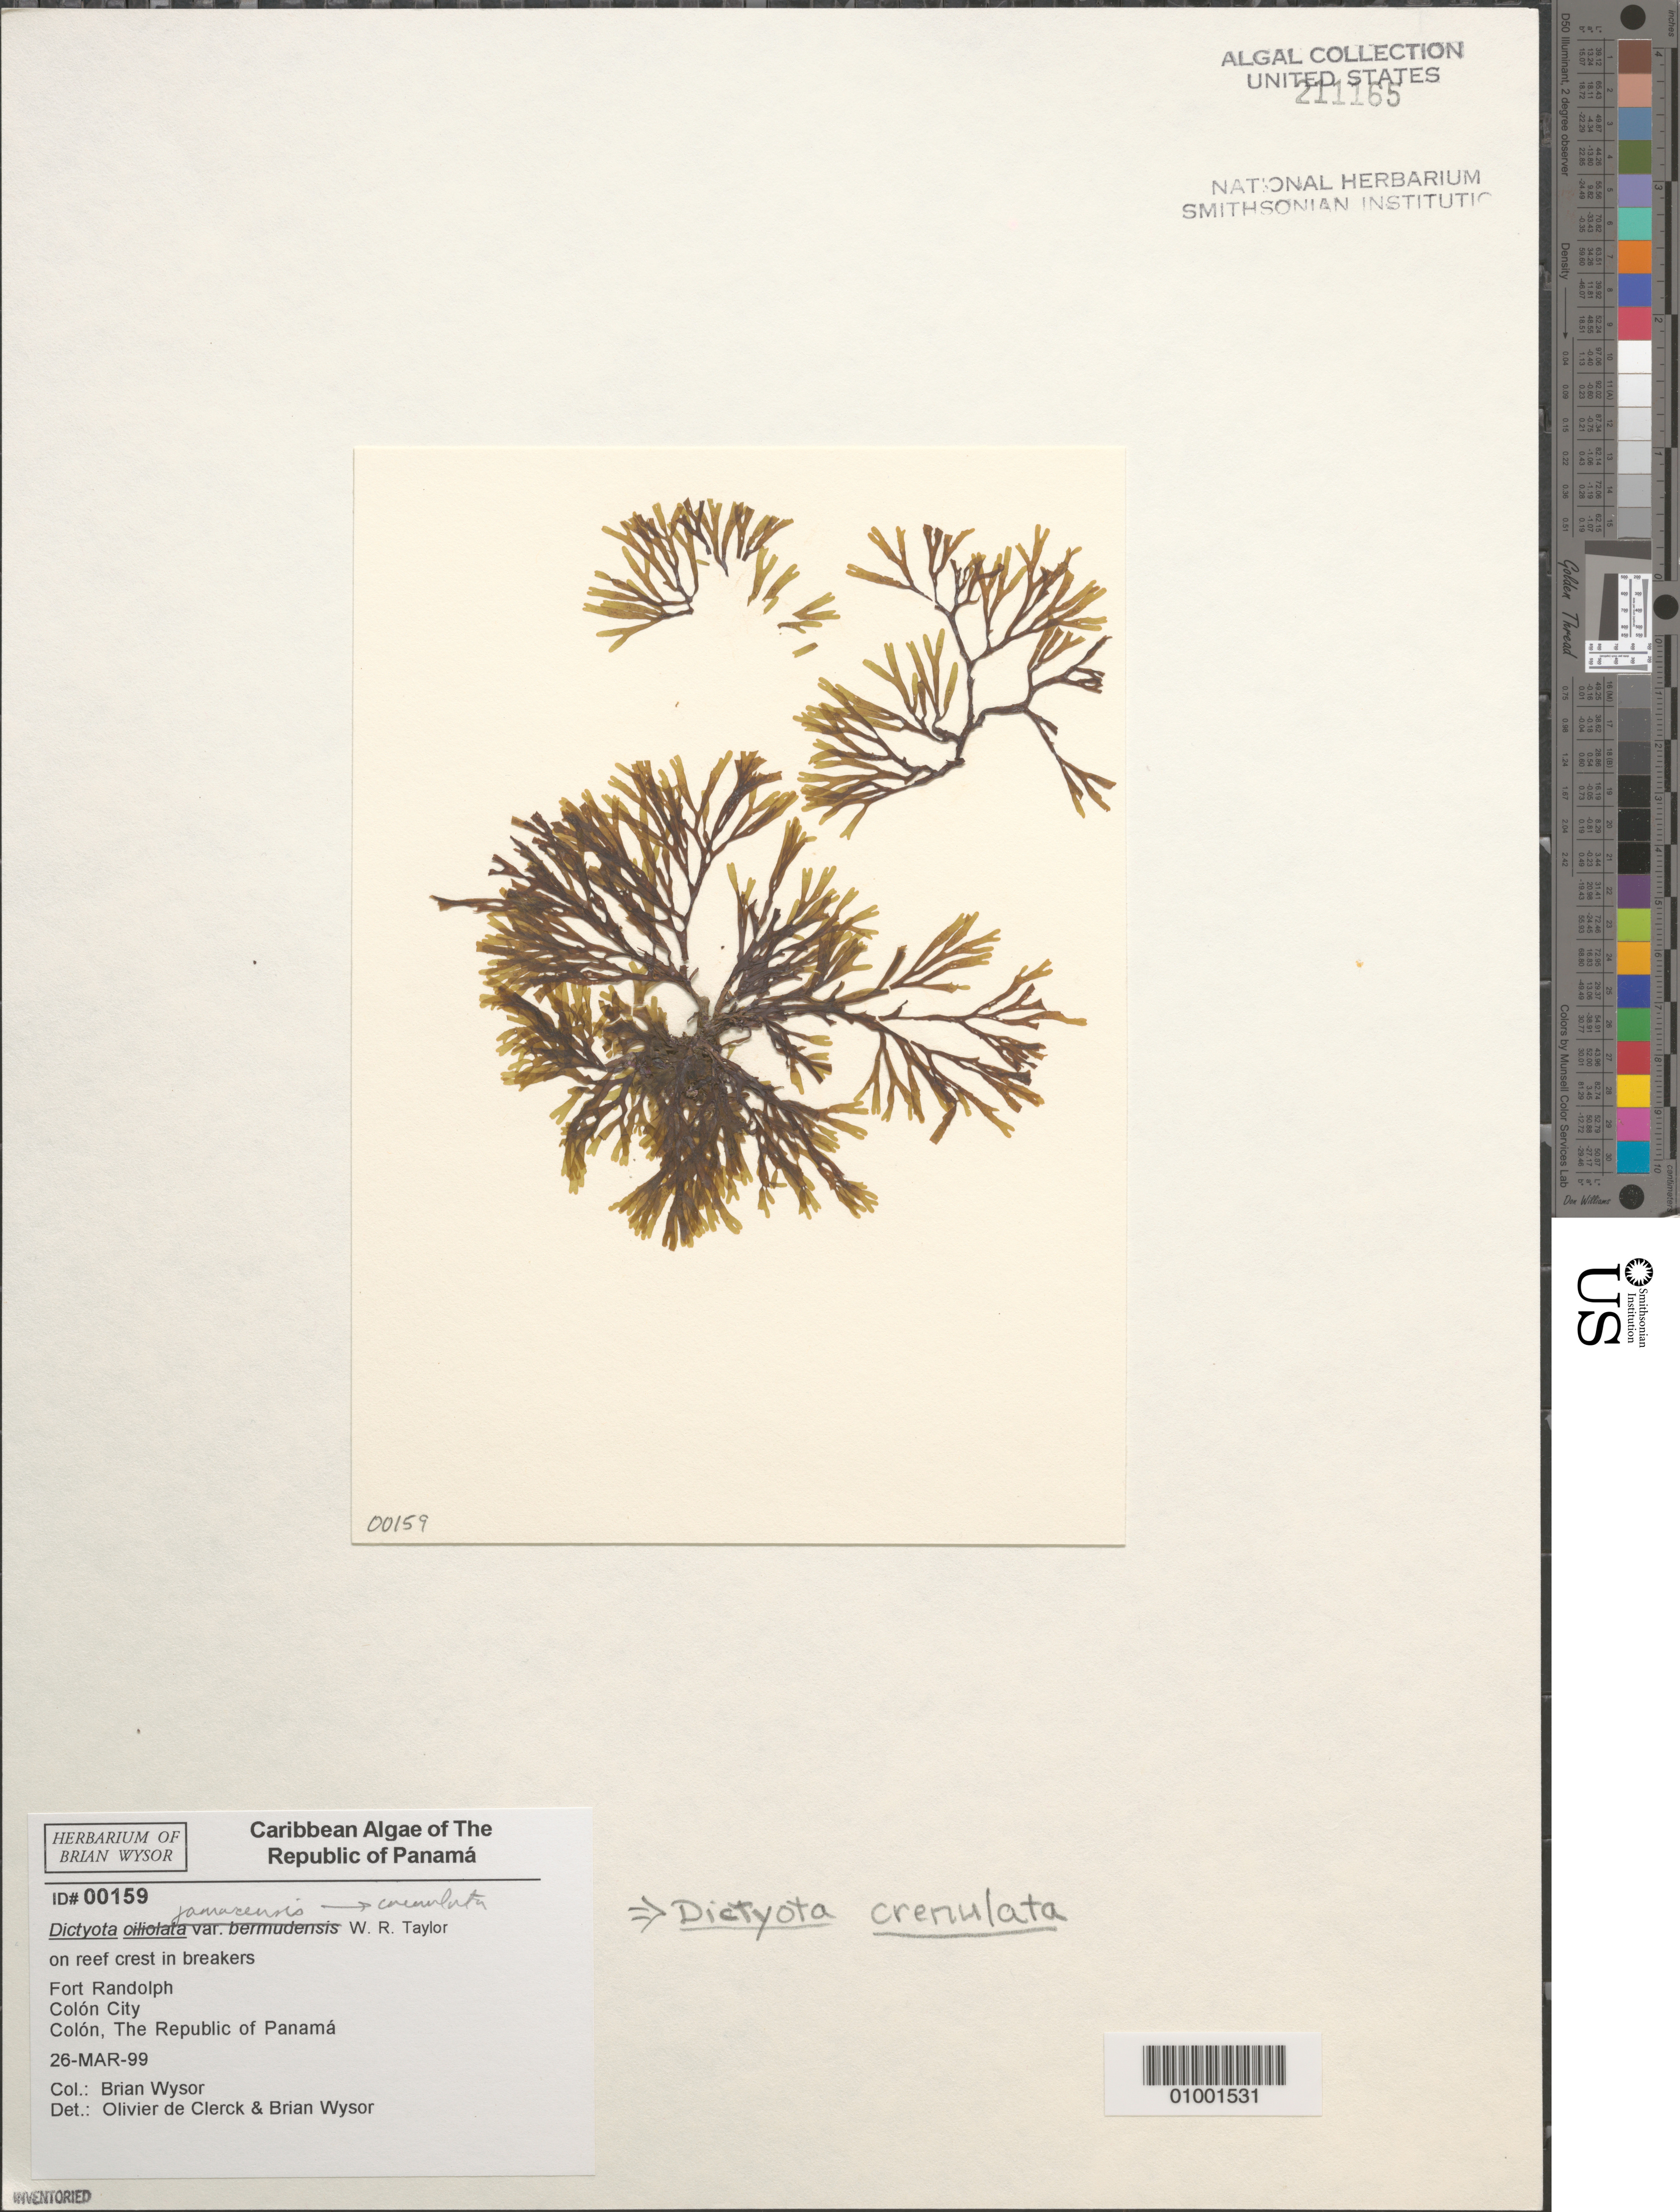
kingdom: Chromista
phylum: Ochrophyta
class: Phaeophyceae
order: Dictyotales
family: Dictyotaceae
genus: Dictyota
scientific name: Dictyota crenulata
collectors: B. Wysor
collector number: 00159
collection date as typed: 26 Mar 1999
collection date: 1999-03-26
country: Panama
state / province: Colón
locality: Fort Randolph, Colón City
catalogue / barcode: US 211165